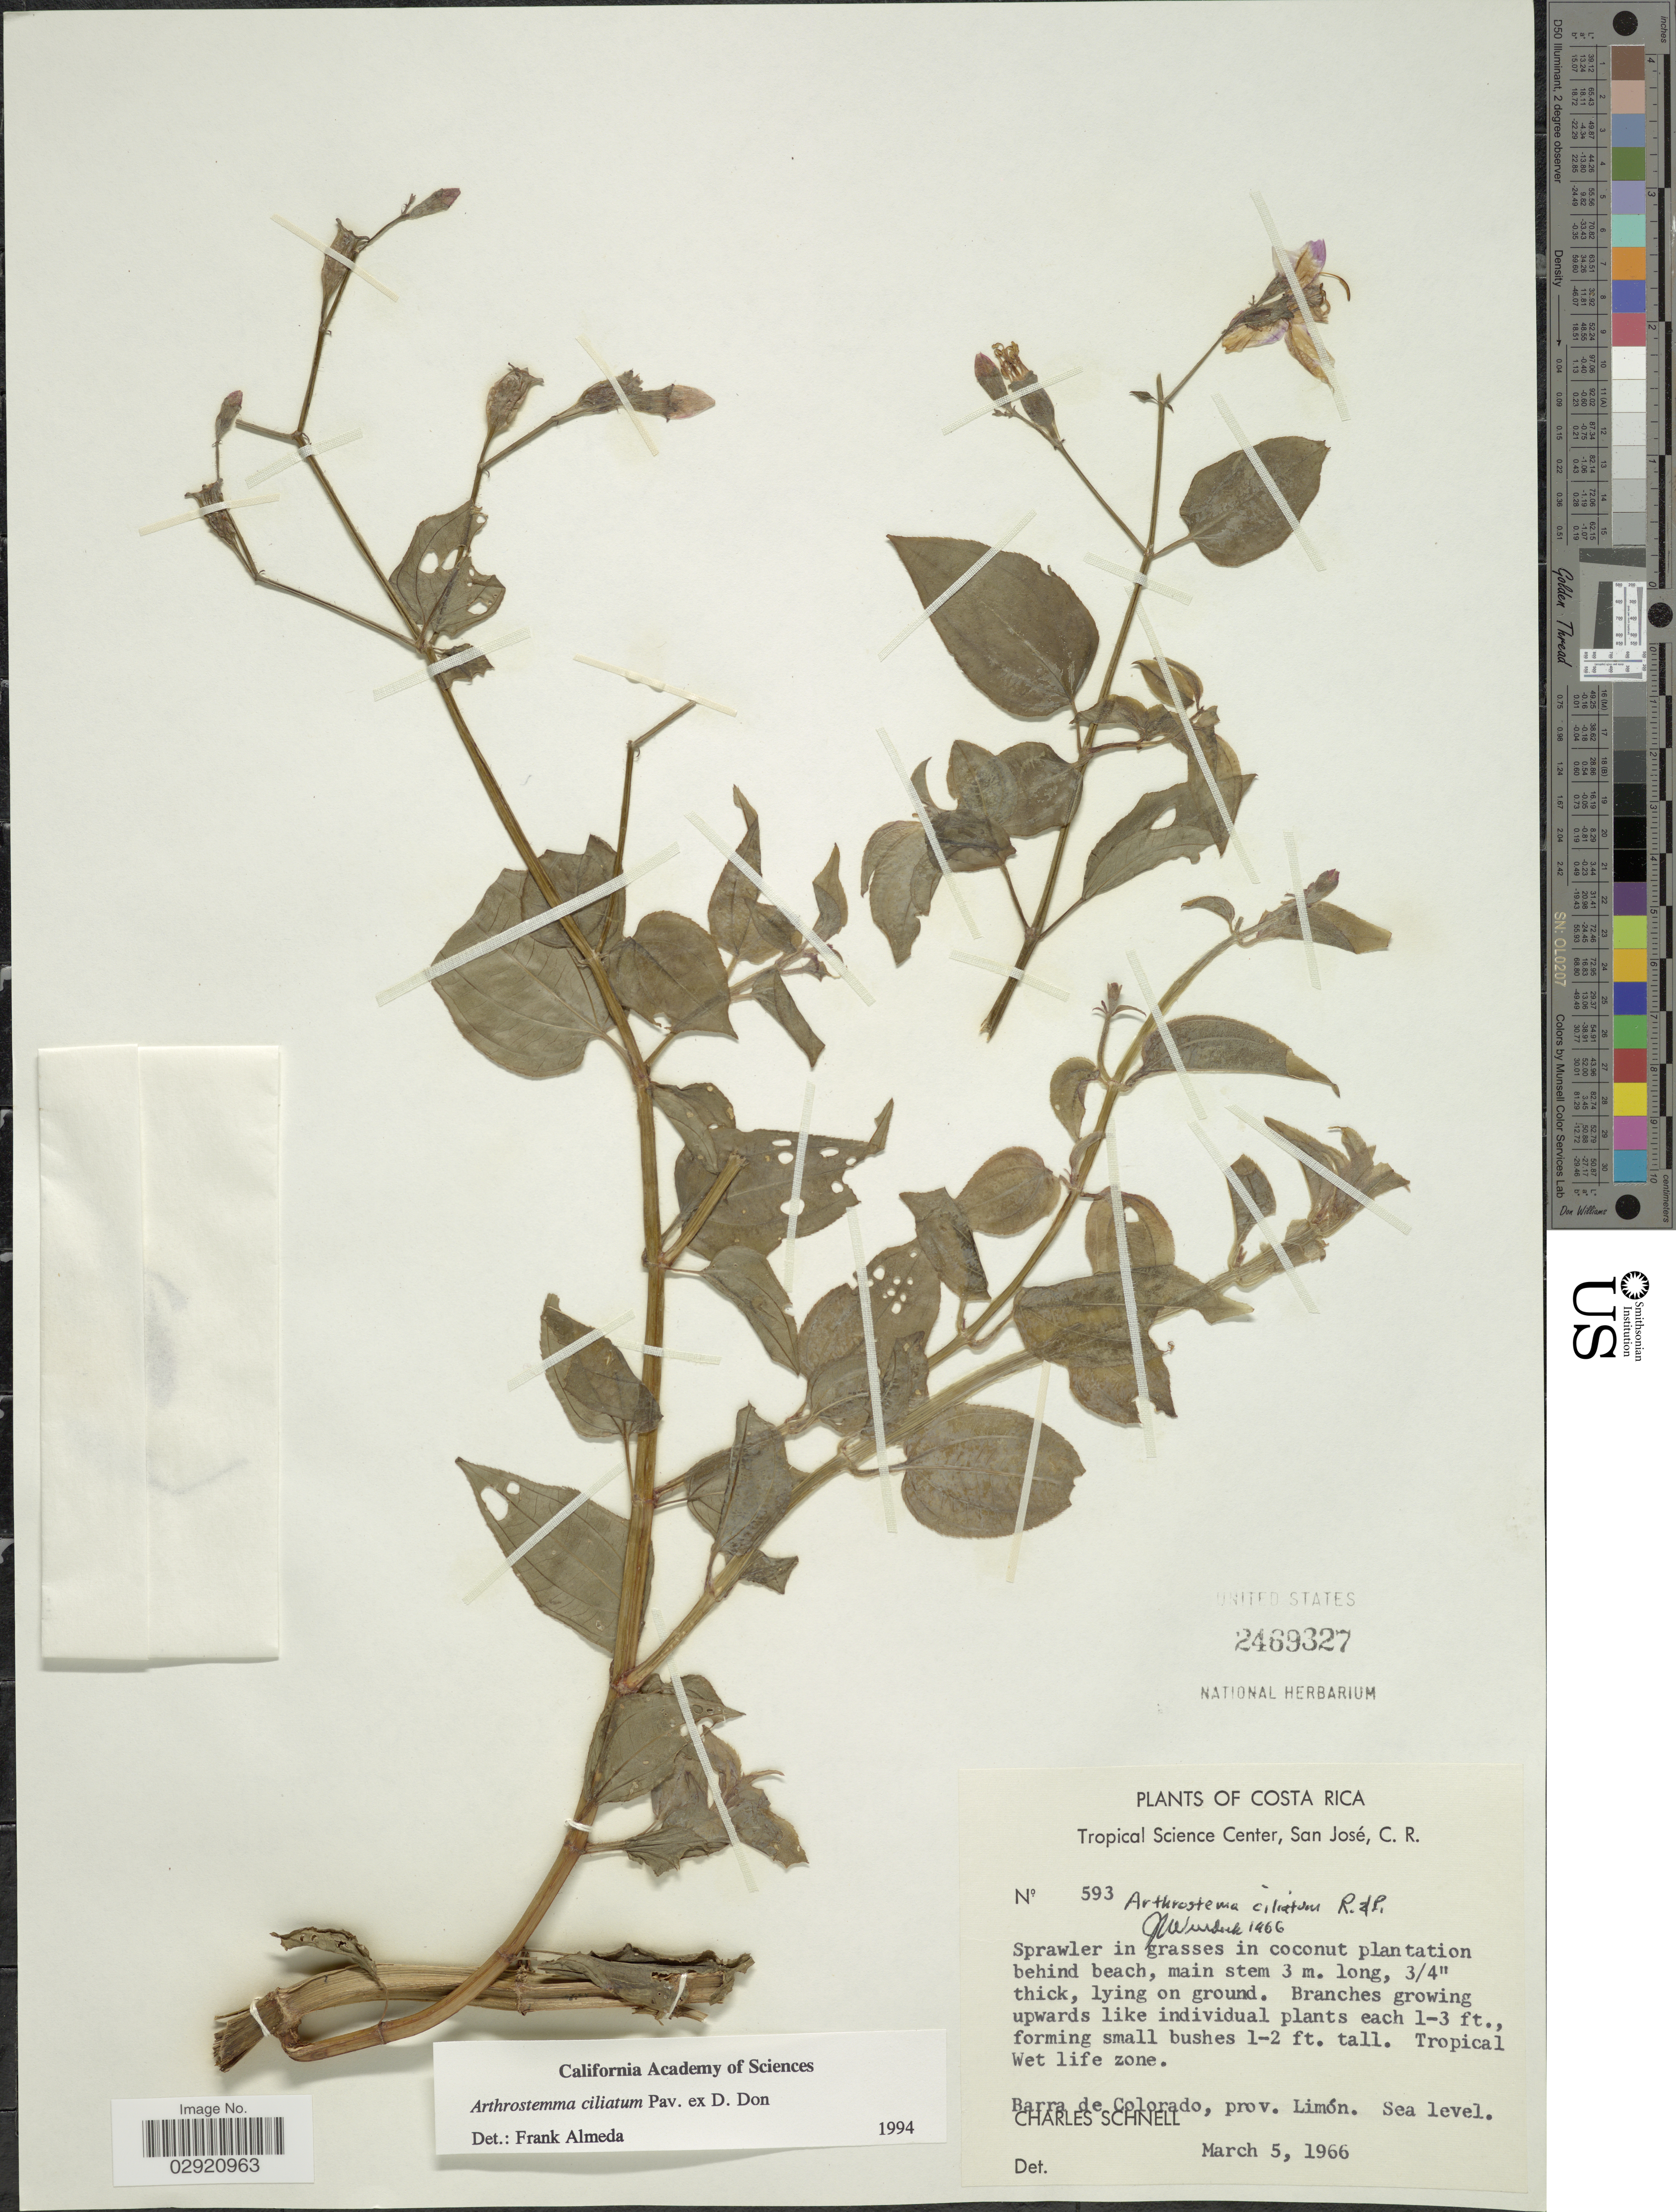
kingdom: Plantae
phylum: Tracheophyta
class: Magnoliopsida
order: Myrtales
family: Melastomataceae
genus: Arthrostemma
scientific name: Arthrostemma ciliatum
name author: Pav. ex D. Don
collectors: C. Schnell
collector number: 593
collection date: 1966-03-05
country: Costa Rica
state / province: Limón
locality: Barra do Colorado.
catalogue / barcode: US 2469327